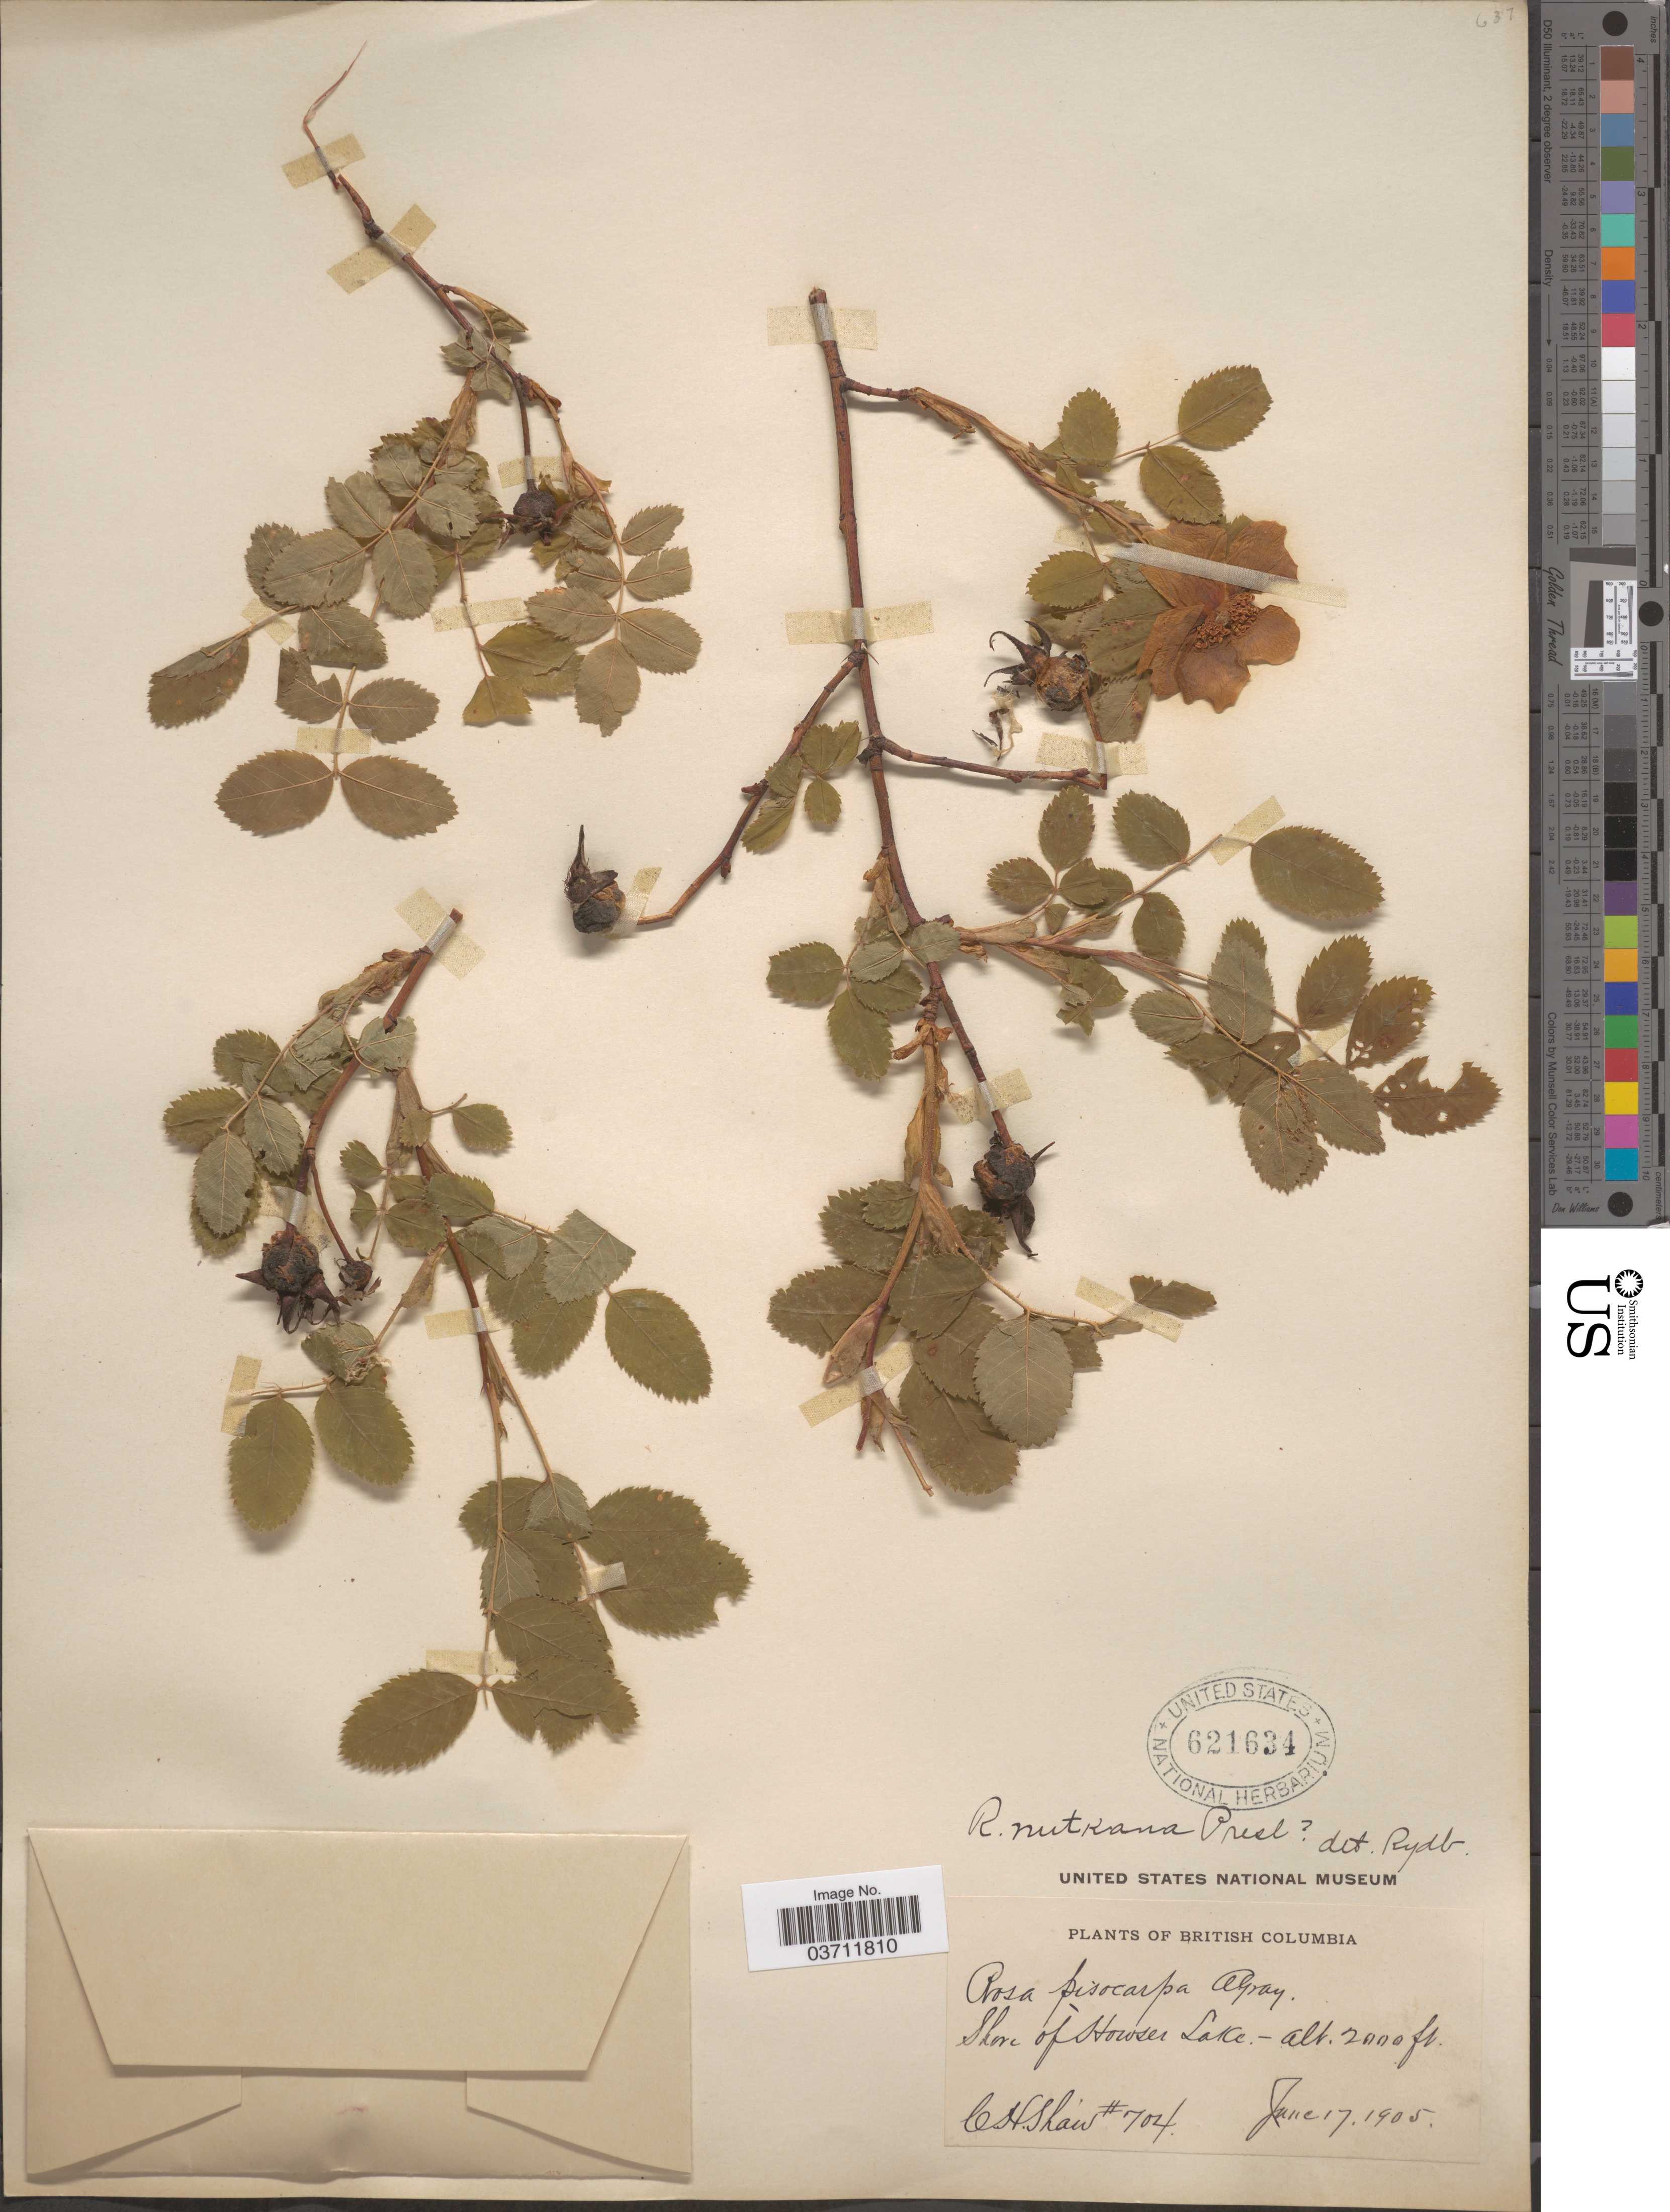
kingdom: Plantae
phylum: Tracheophyta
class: Magnoliopsida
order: Rosales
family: Rosaceae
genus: Rosa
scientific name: Rosa pisocarpa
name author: A. Gray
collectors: C. H. Shaw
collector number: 704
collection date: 1905-06-17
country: Canada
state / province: British Columbia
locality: Shore of Howser Lake.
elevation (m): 610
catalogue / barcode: US 621634